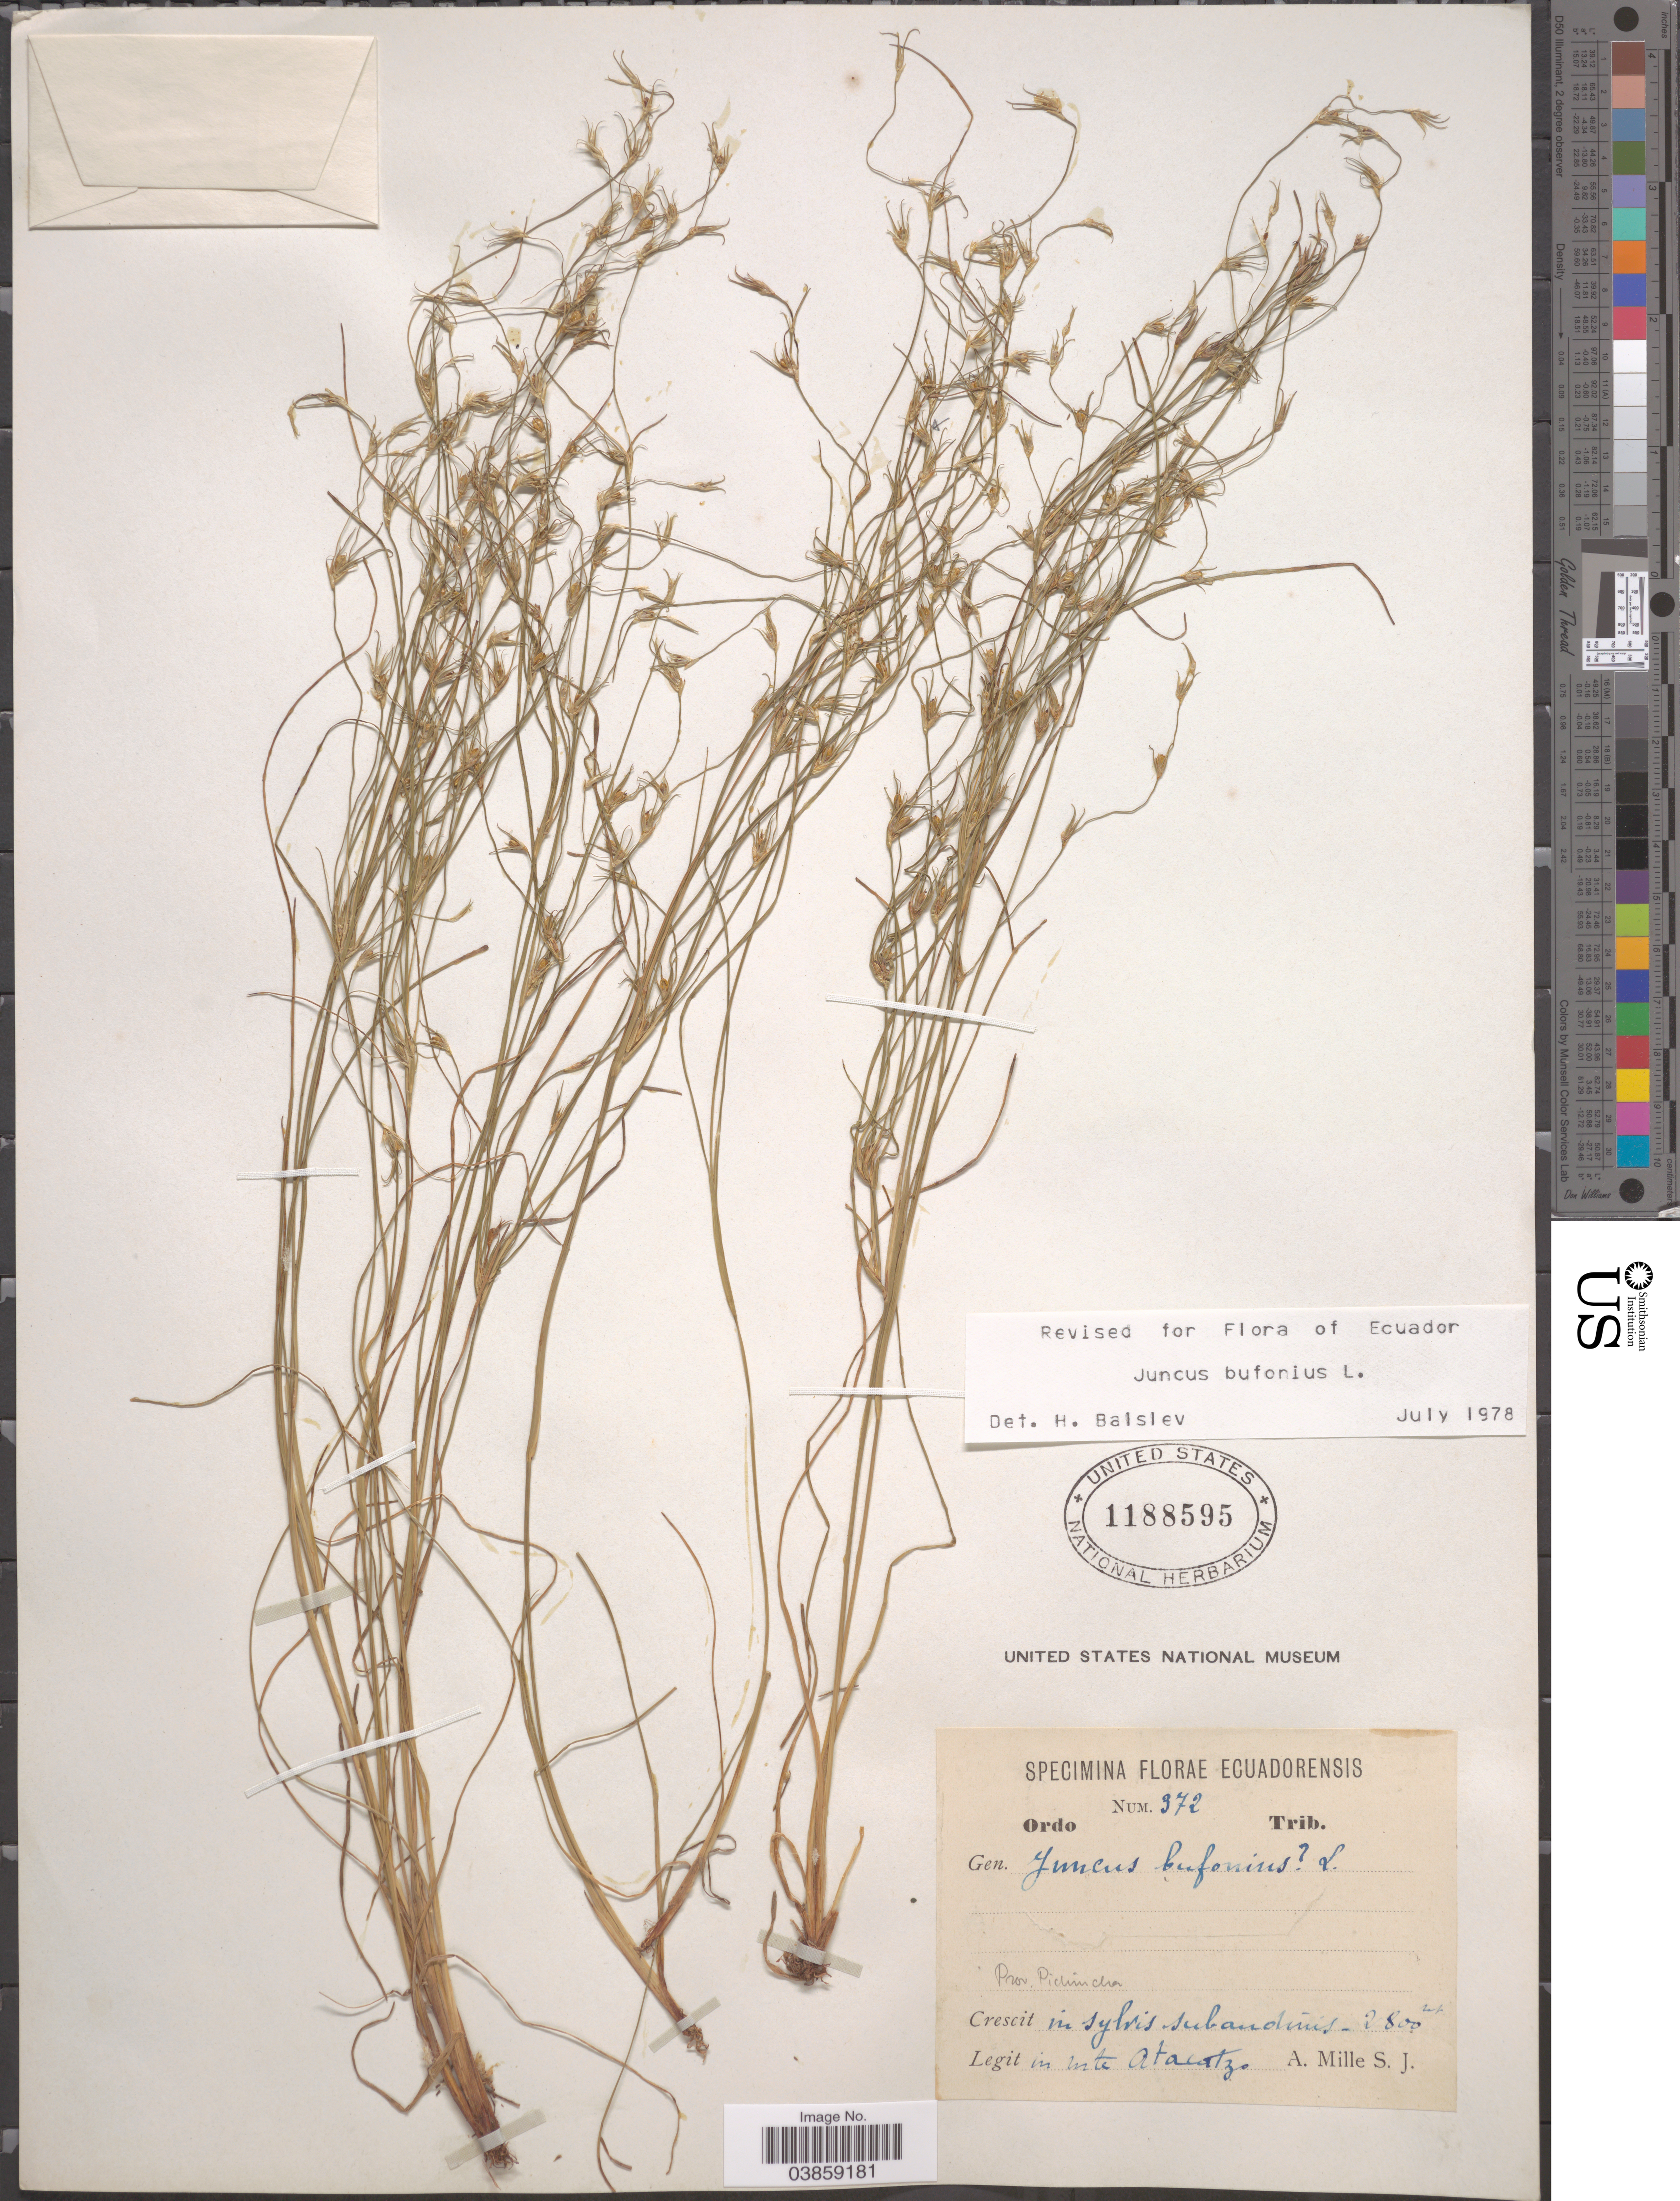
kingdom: Plantae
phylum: Tracheophyta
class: Liliopsida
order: Poales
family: Juncaceae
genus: Juncus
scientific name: Juncus bufonius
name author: L.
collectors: A. Mille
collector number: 372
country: Ecuador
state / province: Pichincha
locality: Crescit in sylvis subandinis in mte Atacatzo.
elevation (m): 2800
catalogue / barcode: US 1188595